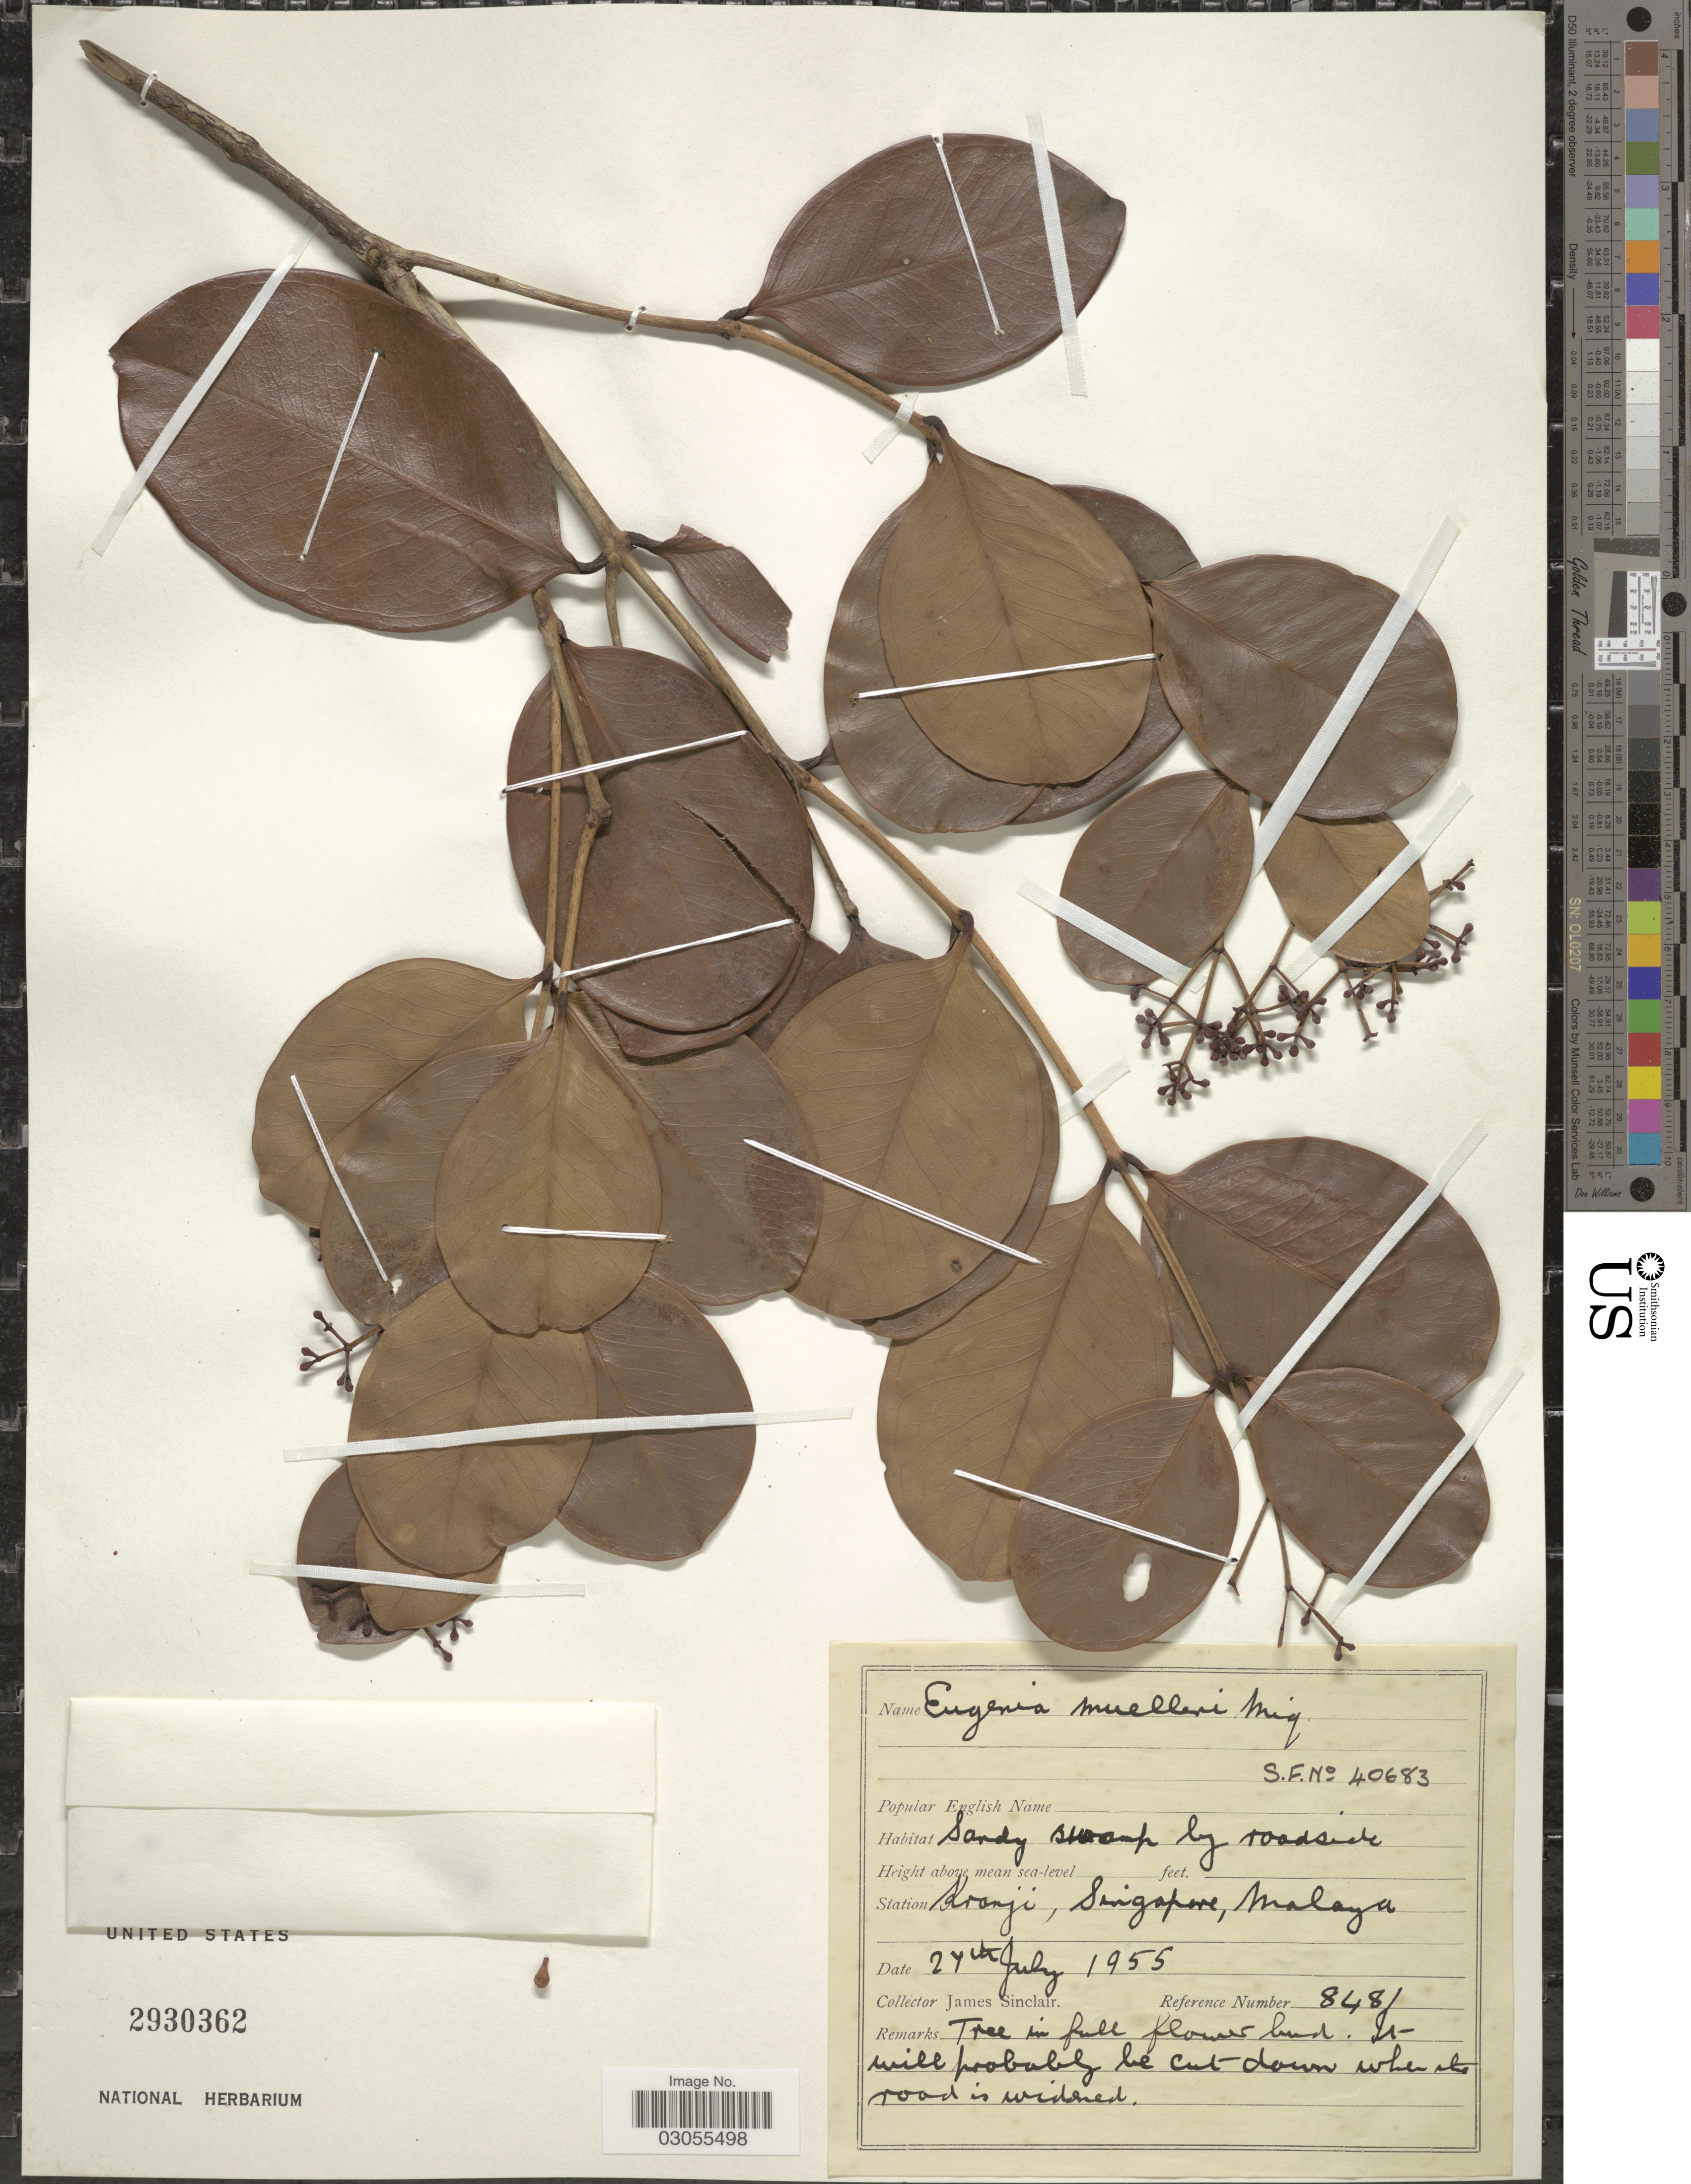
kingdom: Plantae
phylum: Tracheophyta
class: Magnoliopsida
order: Myrtales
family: Myrtaceae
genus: Syzygium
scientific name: Syzygium muelleri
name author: (Miq.) Miq.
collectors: J. Sinclair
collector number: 8481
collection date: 1955-07-27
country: Singapore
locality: Kranji, Malaya.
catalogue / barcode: US 2930362